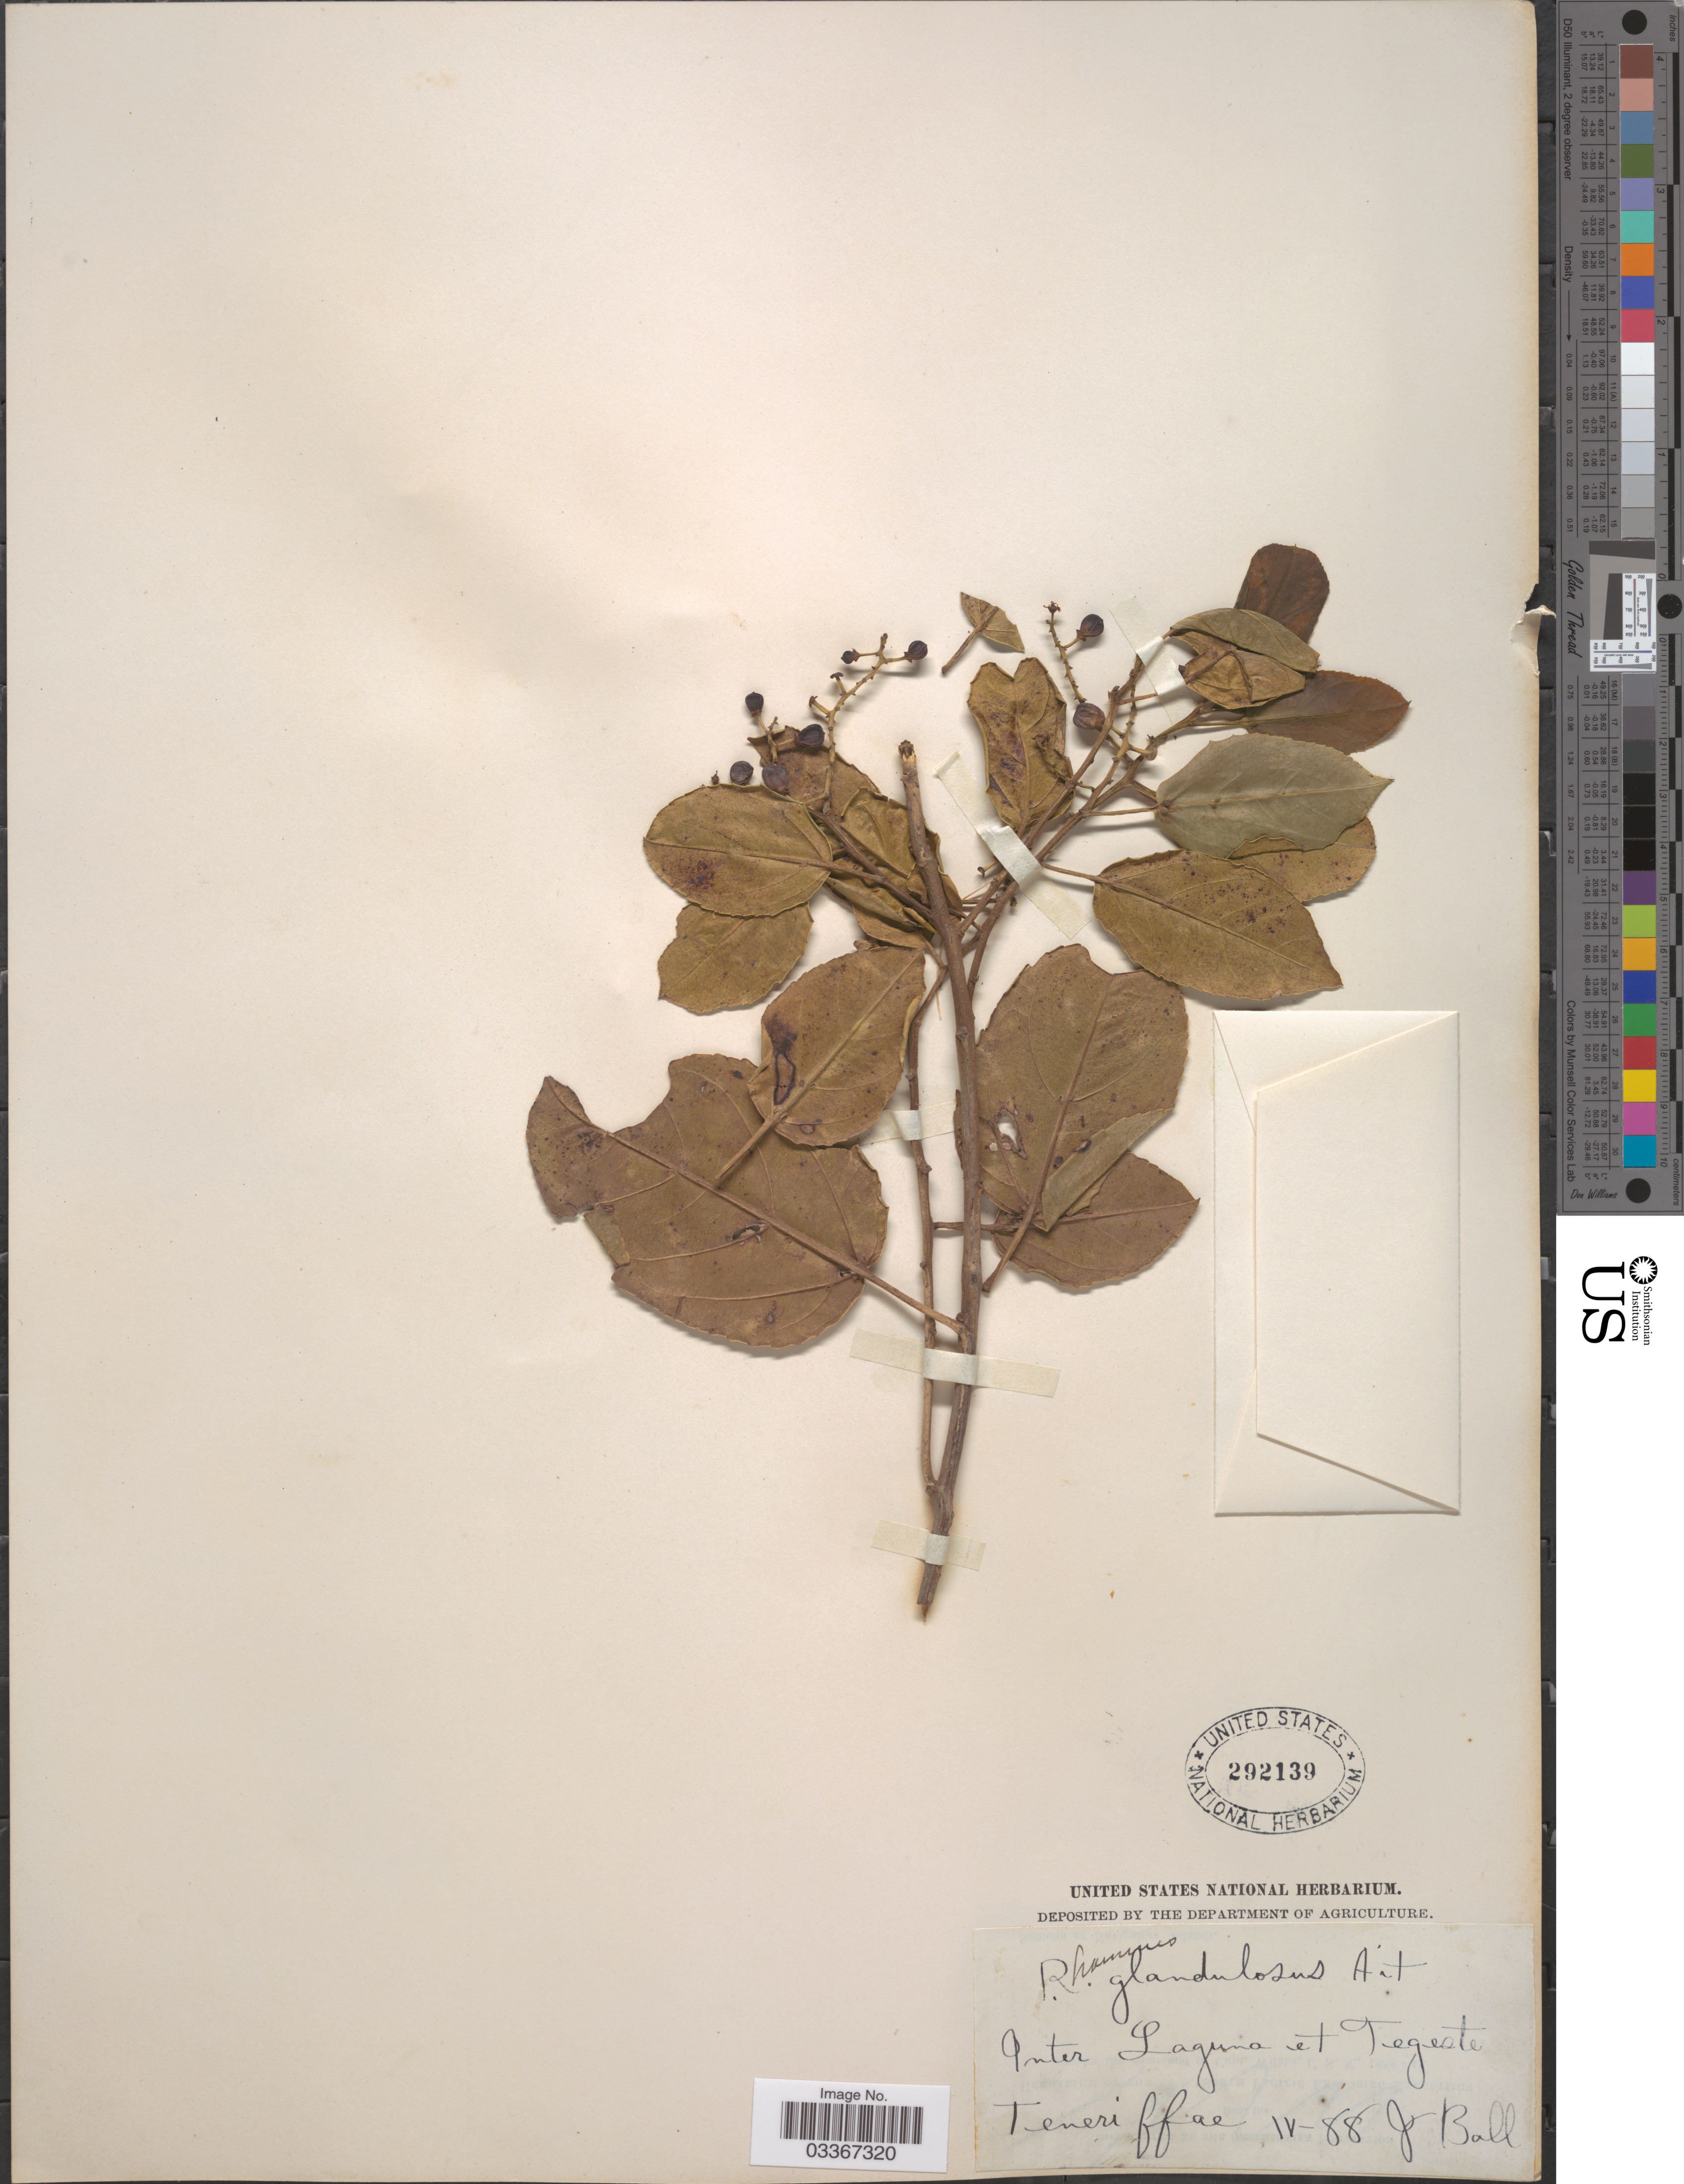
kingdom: Plantae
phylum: Tracheophyta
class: Magnoliopsida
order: Rosales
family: Rhamnaceae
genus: Rhamnus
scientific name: Rhamnus glandulosa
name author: Perkins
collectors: J. Ball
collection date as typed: Transcribed d/m/y: /4/88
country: Spain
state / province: Canarias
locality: Inter Laguna et Tegeste Teneriffae.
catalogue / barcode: US 292139